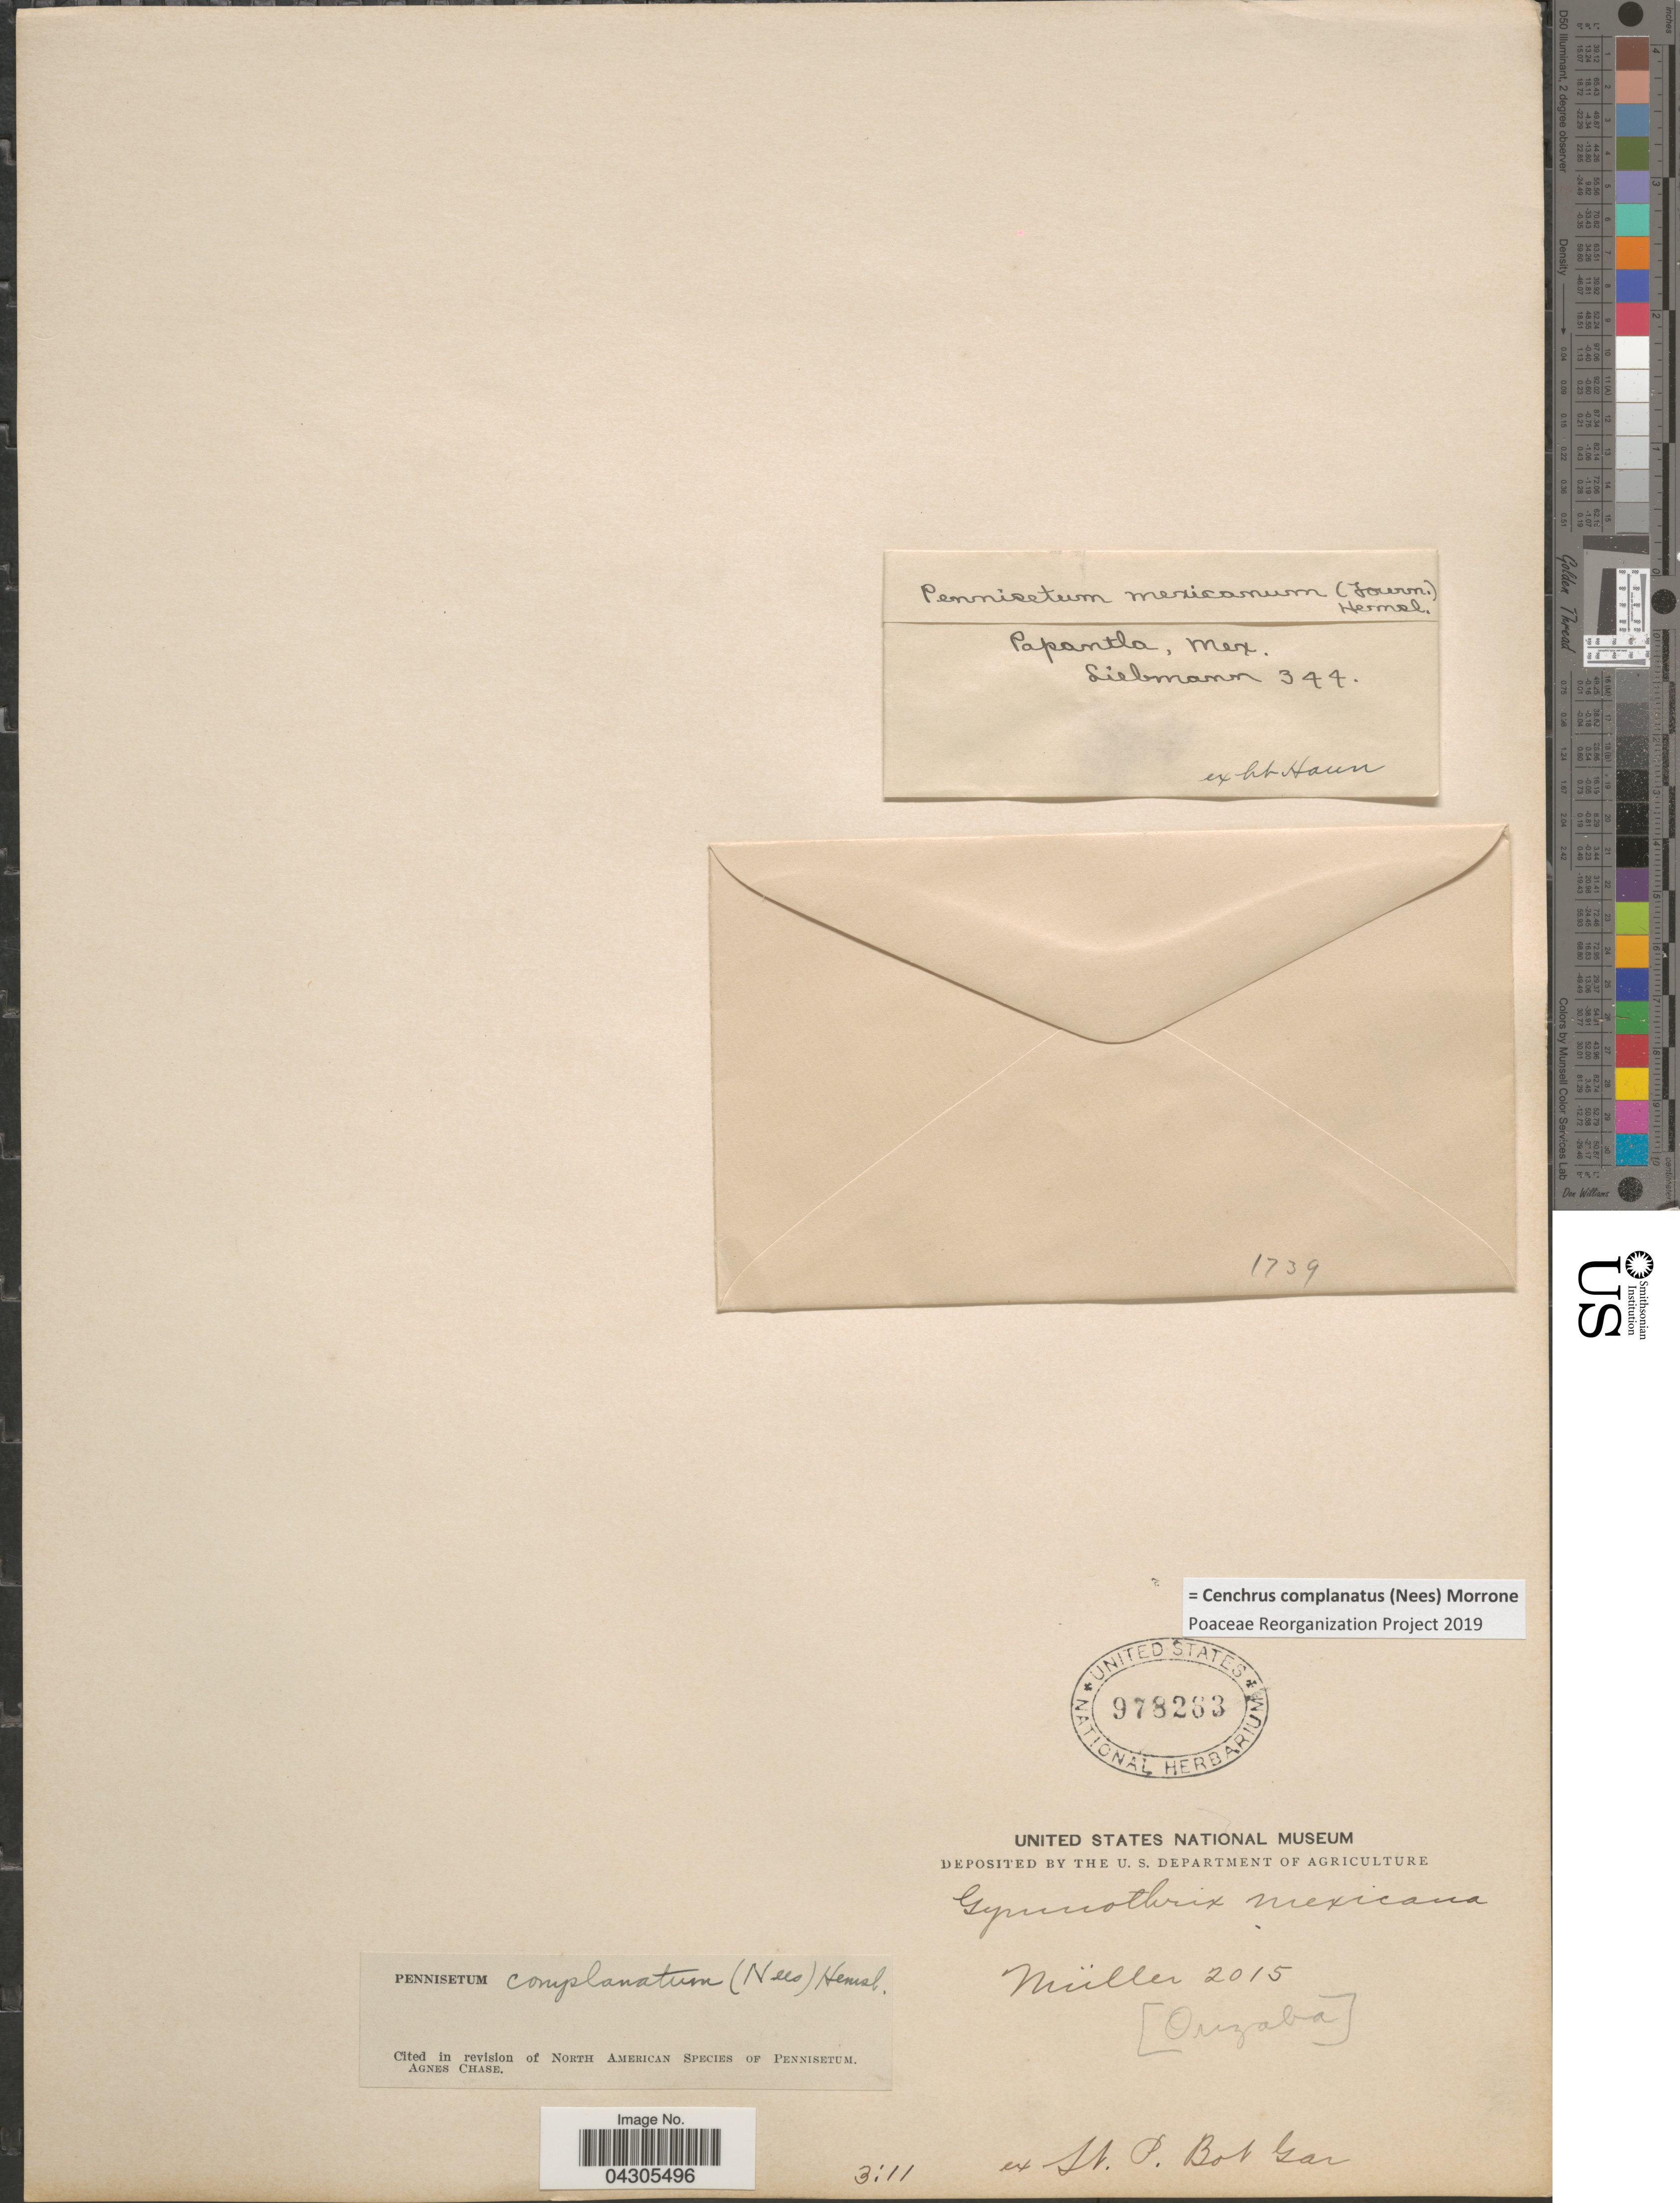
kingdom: Plantae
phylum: Tracheophyta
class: Liliopsida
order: Poales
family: Poaceae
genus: Cenchrus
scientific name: Cenchrus complanatus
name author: (Nees) Morrone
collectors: Liebmann, --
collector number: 344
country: Mexico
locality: Papantla.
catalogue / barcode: US 978263-2